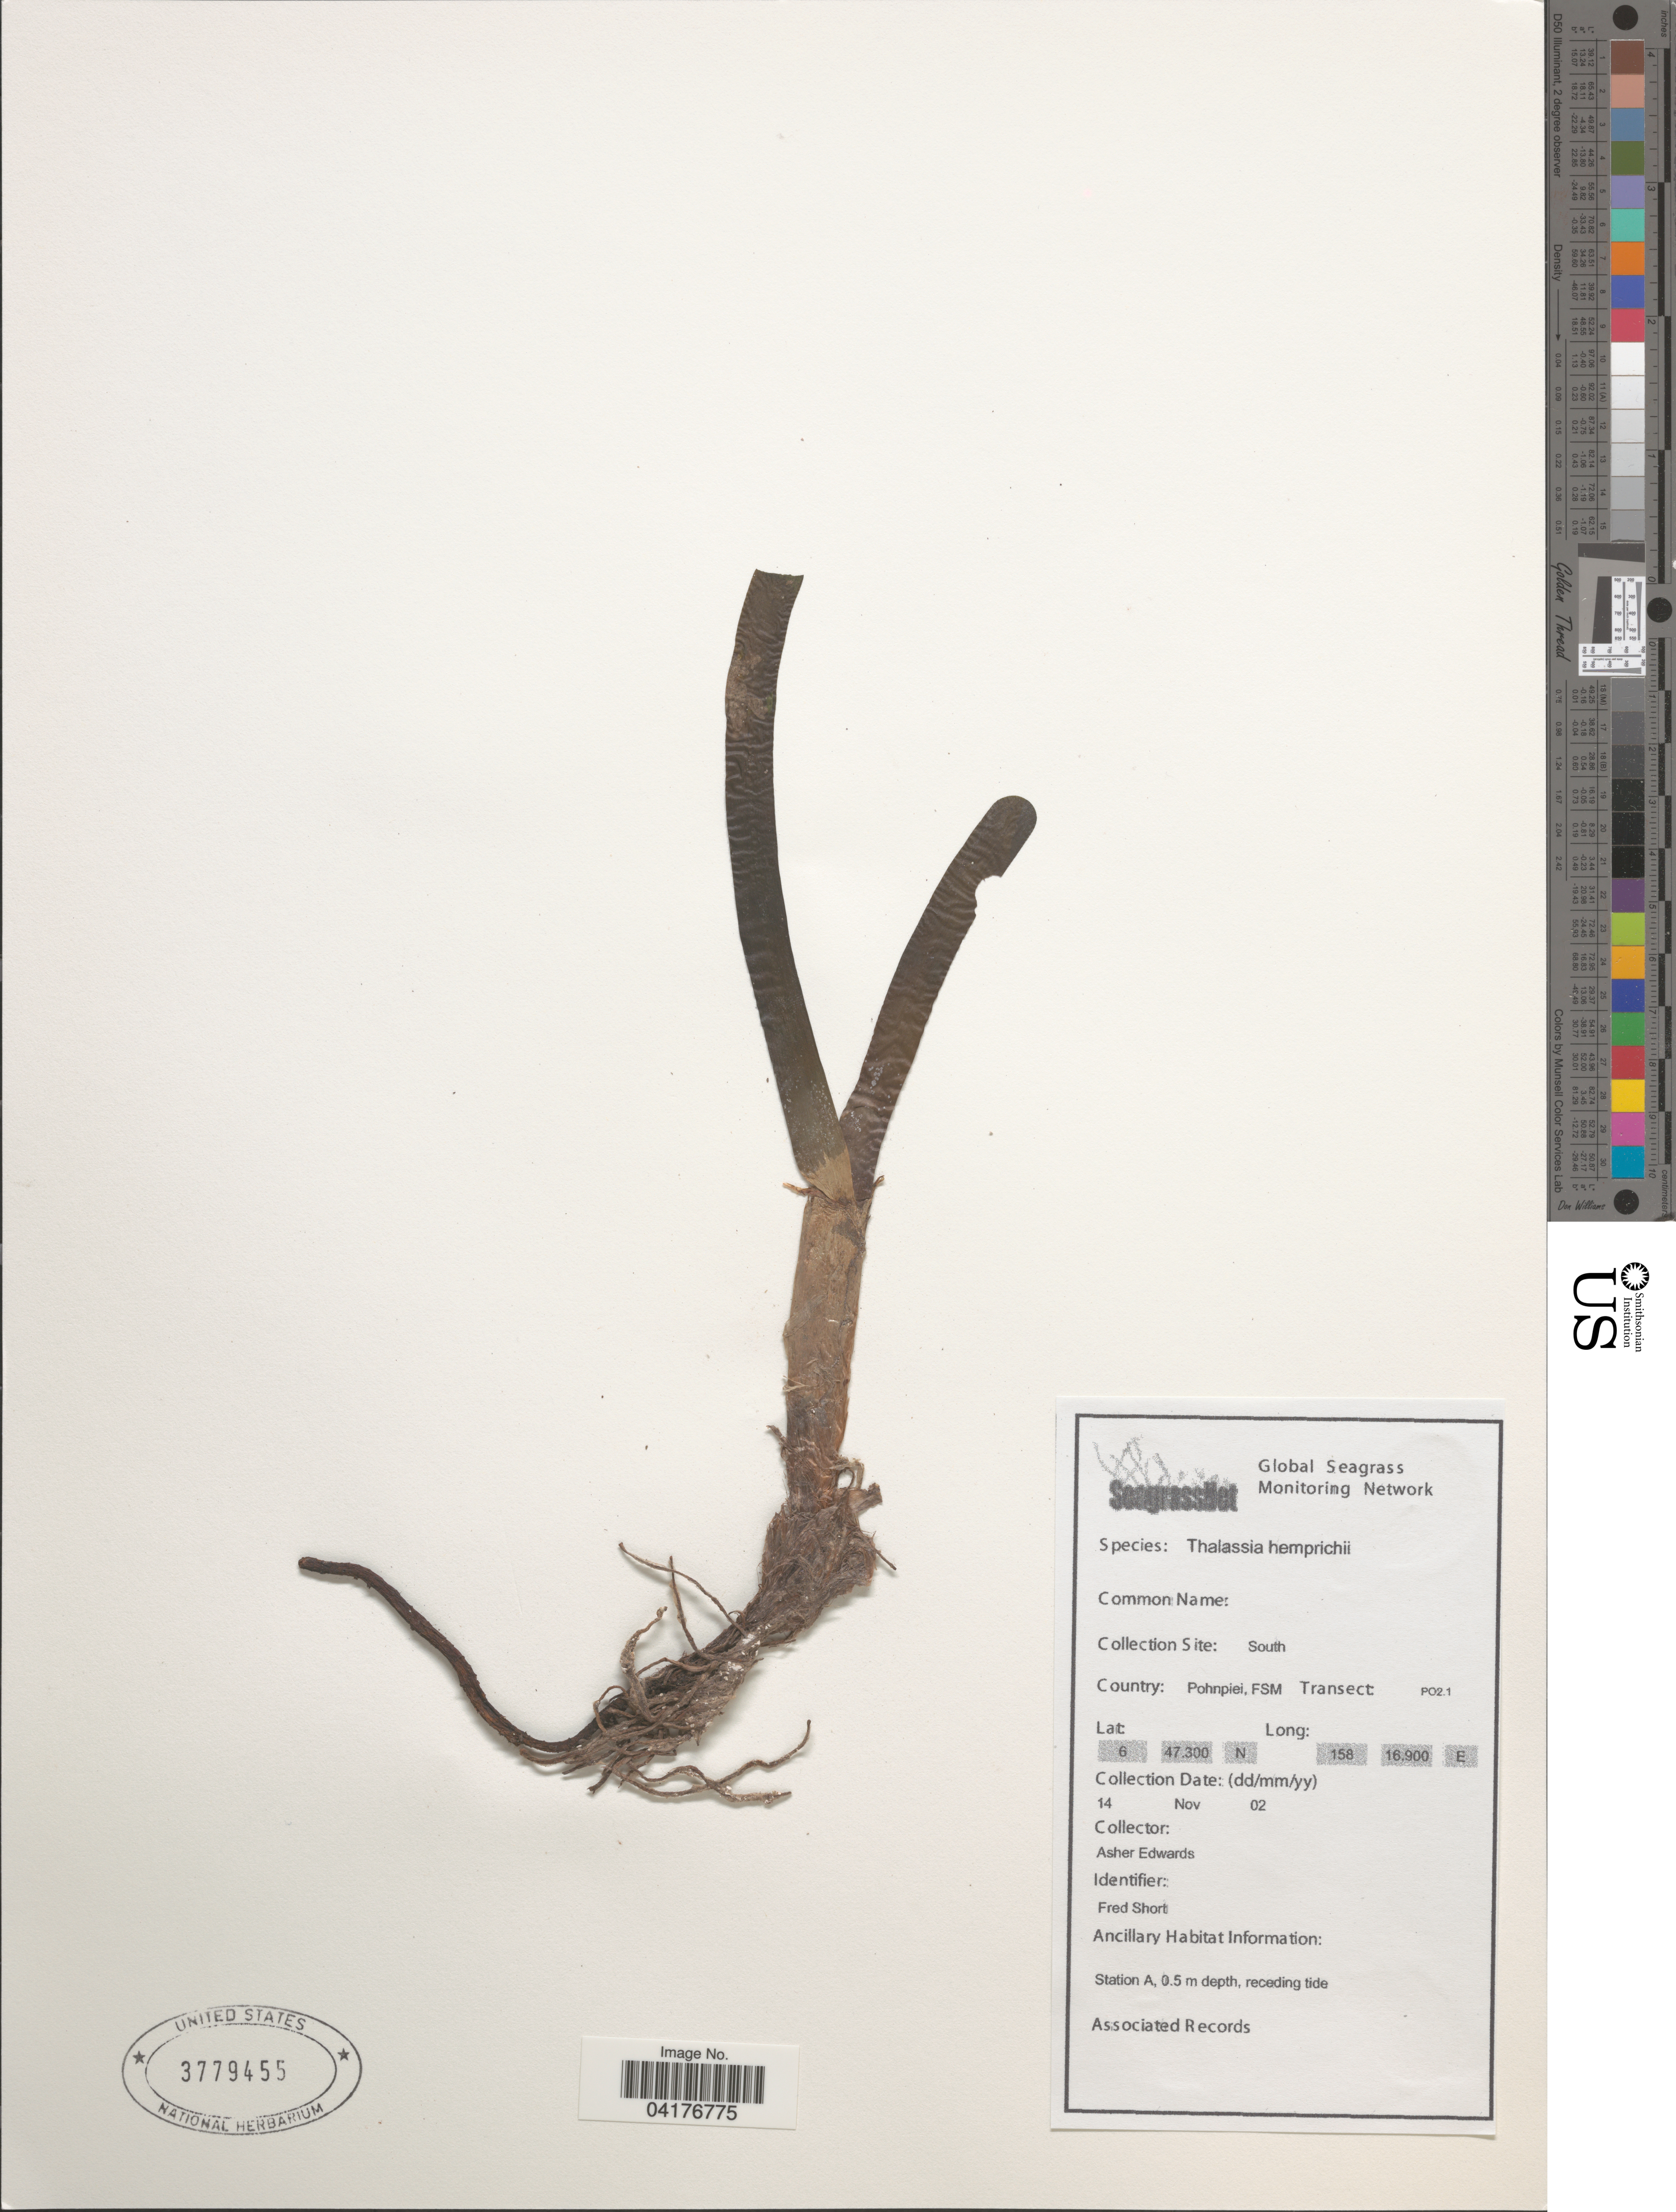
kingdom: Plantae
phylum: Tracheophyta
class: Liliopsida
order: Alismatales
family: Hydrocharitaceae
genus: Enhalus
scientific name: Enhalus acoroides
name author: (L. f.) Royle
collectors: A. Edwards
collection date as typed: Transcribed d/m/y: 14/11/2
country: Micronesia, Federated States of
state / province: Pohnpei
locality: South. Pohnpiei. Transect: PO2.1. Station A.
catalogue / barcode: US 3779455